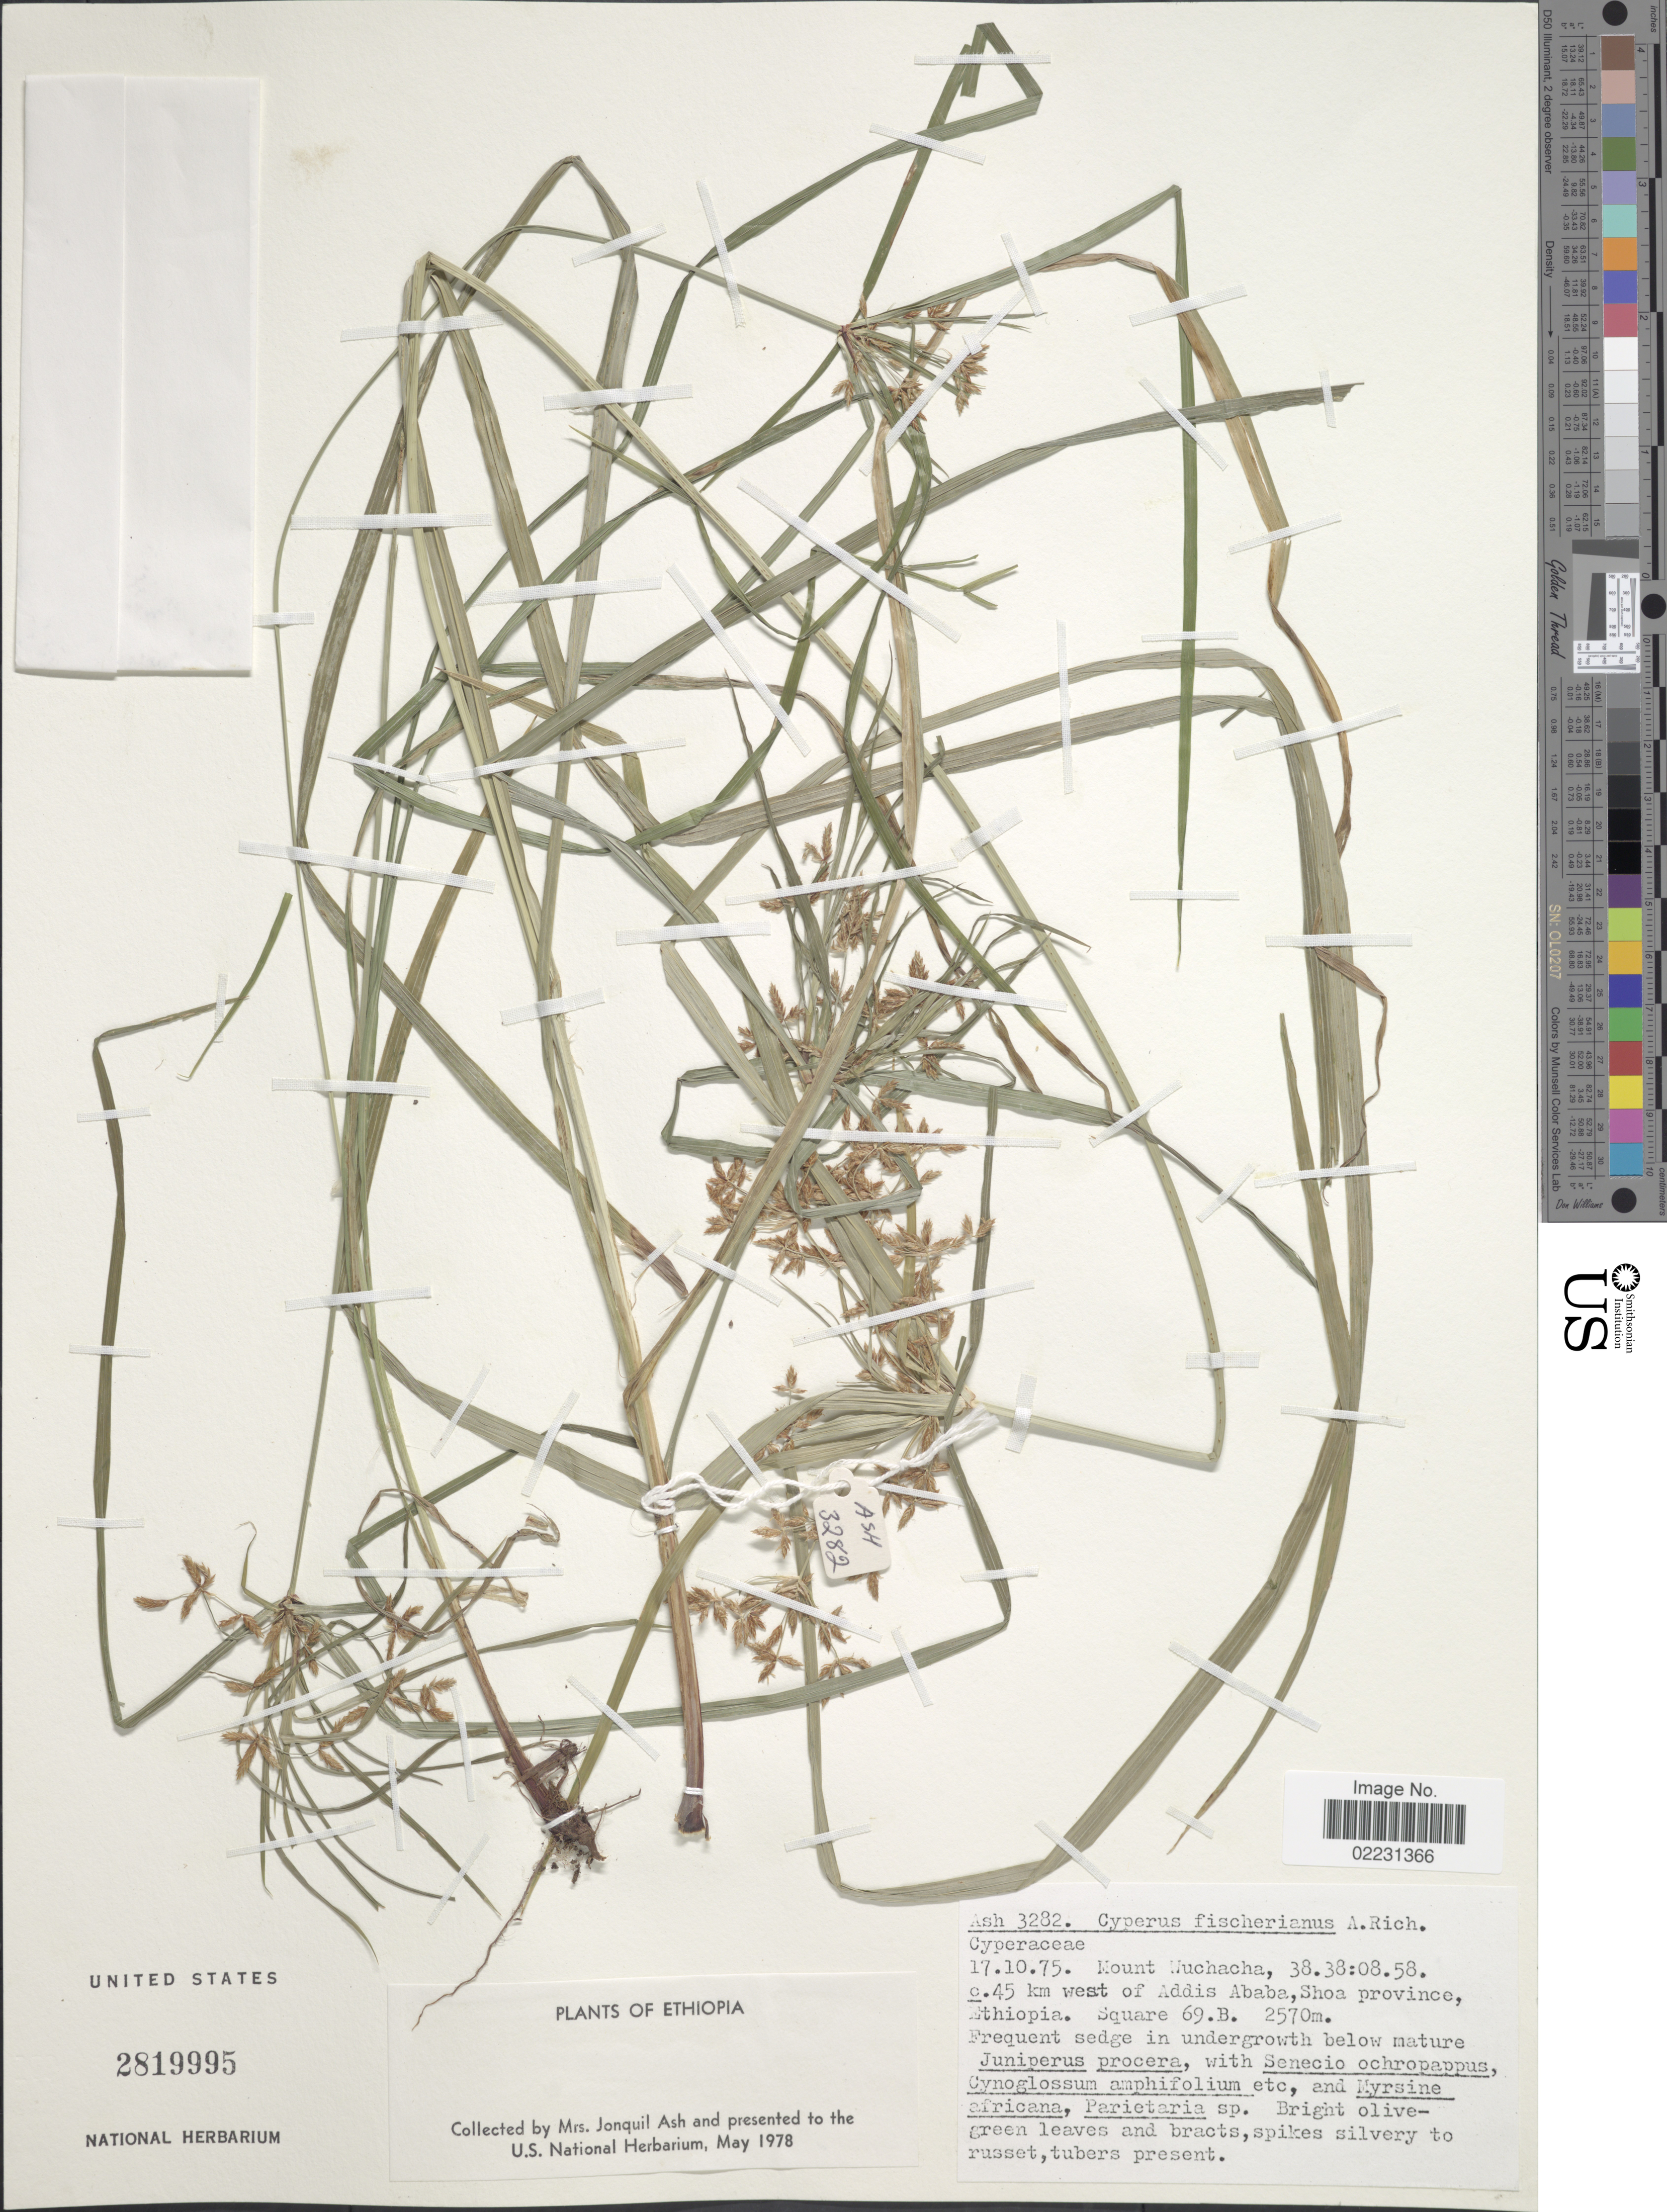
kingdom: Plantae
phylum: Tracheophyta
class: Liliopsida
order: Poales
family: Cyperaceae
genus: Cyperus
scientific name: Cyperus fischerianus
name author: G.W. Schimp. ex A. Rich.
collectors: -. Ash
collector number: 3282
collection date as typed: Transcribed d/m/y: 17/10/75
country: Ethiopia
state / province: Addis Ababa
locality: Mount Wuchacha, 38.38:08.58 c. 45 km west of Addis Ababa, Shoa Province. Ethiopia.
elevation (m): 2570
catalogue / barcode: US 2819995